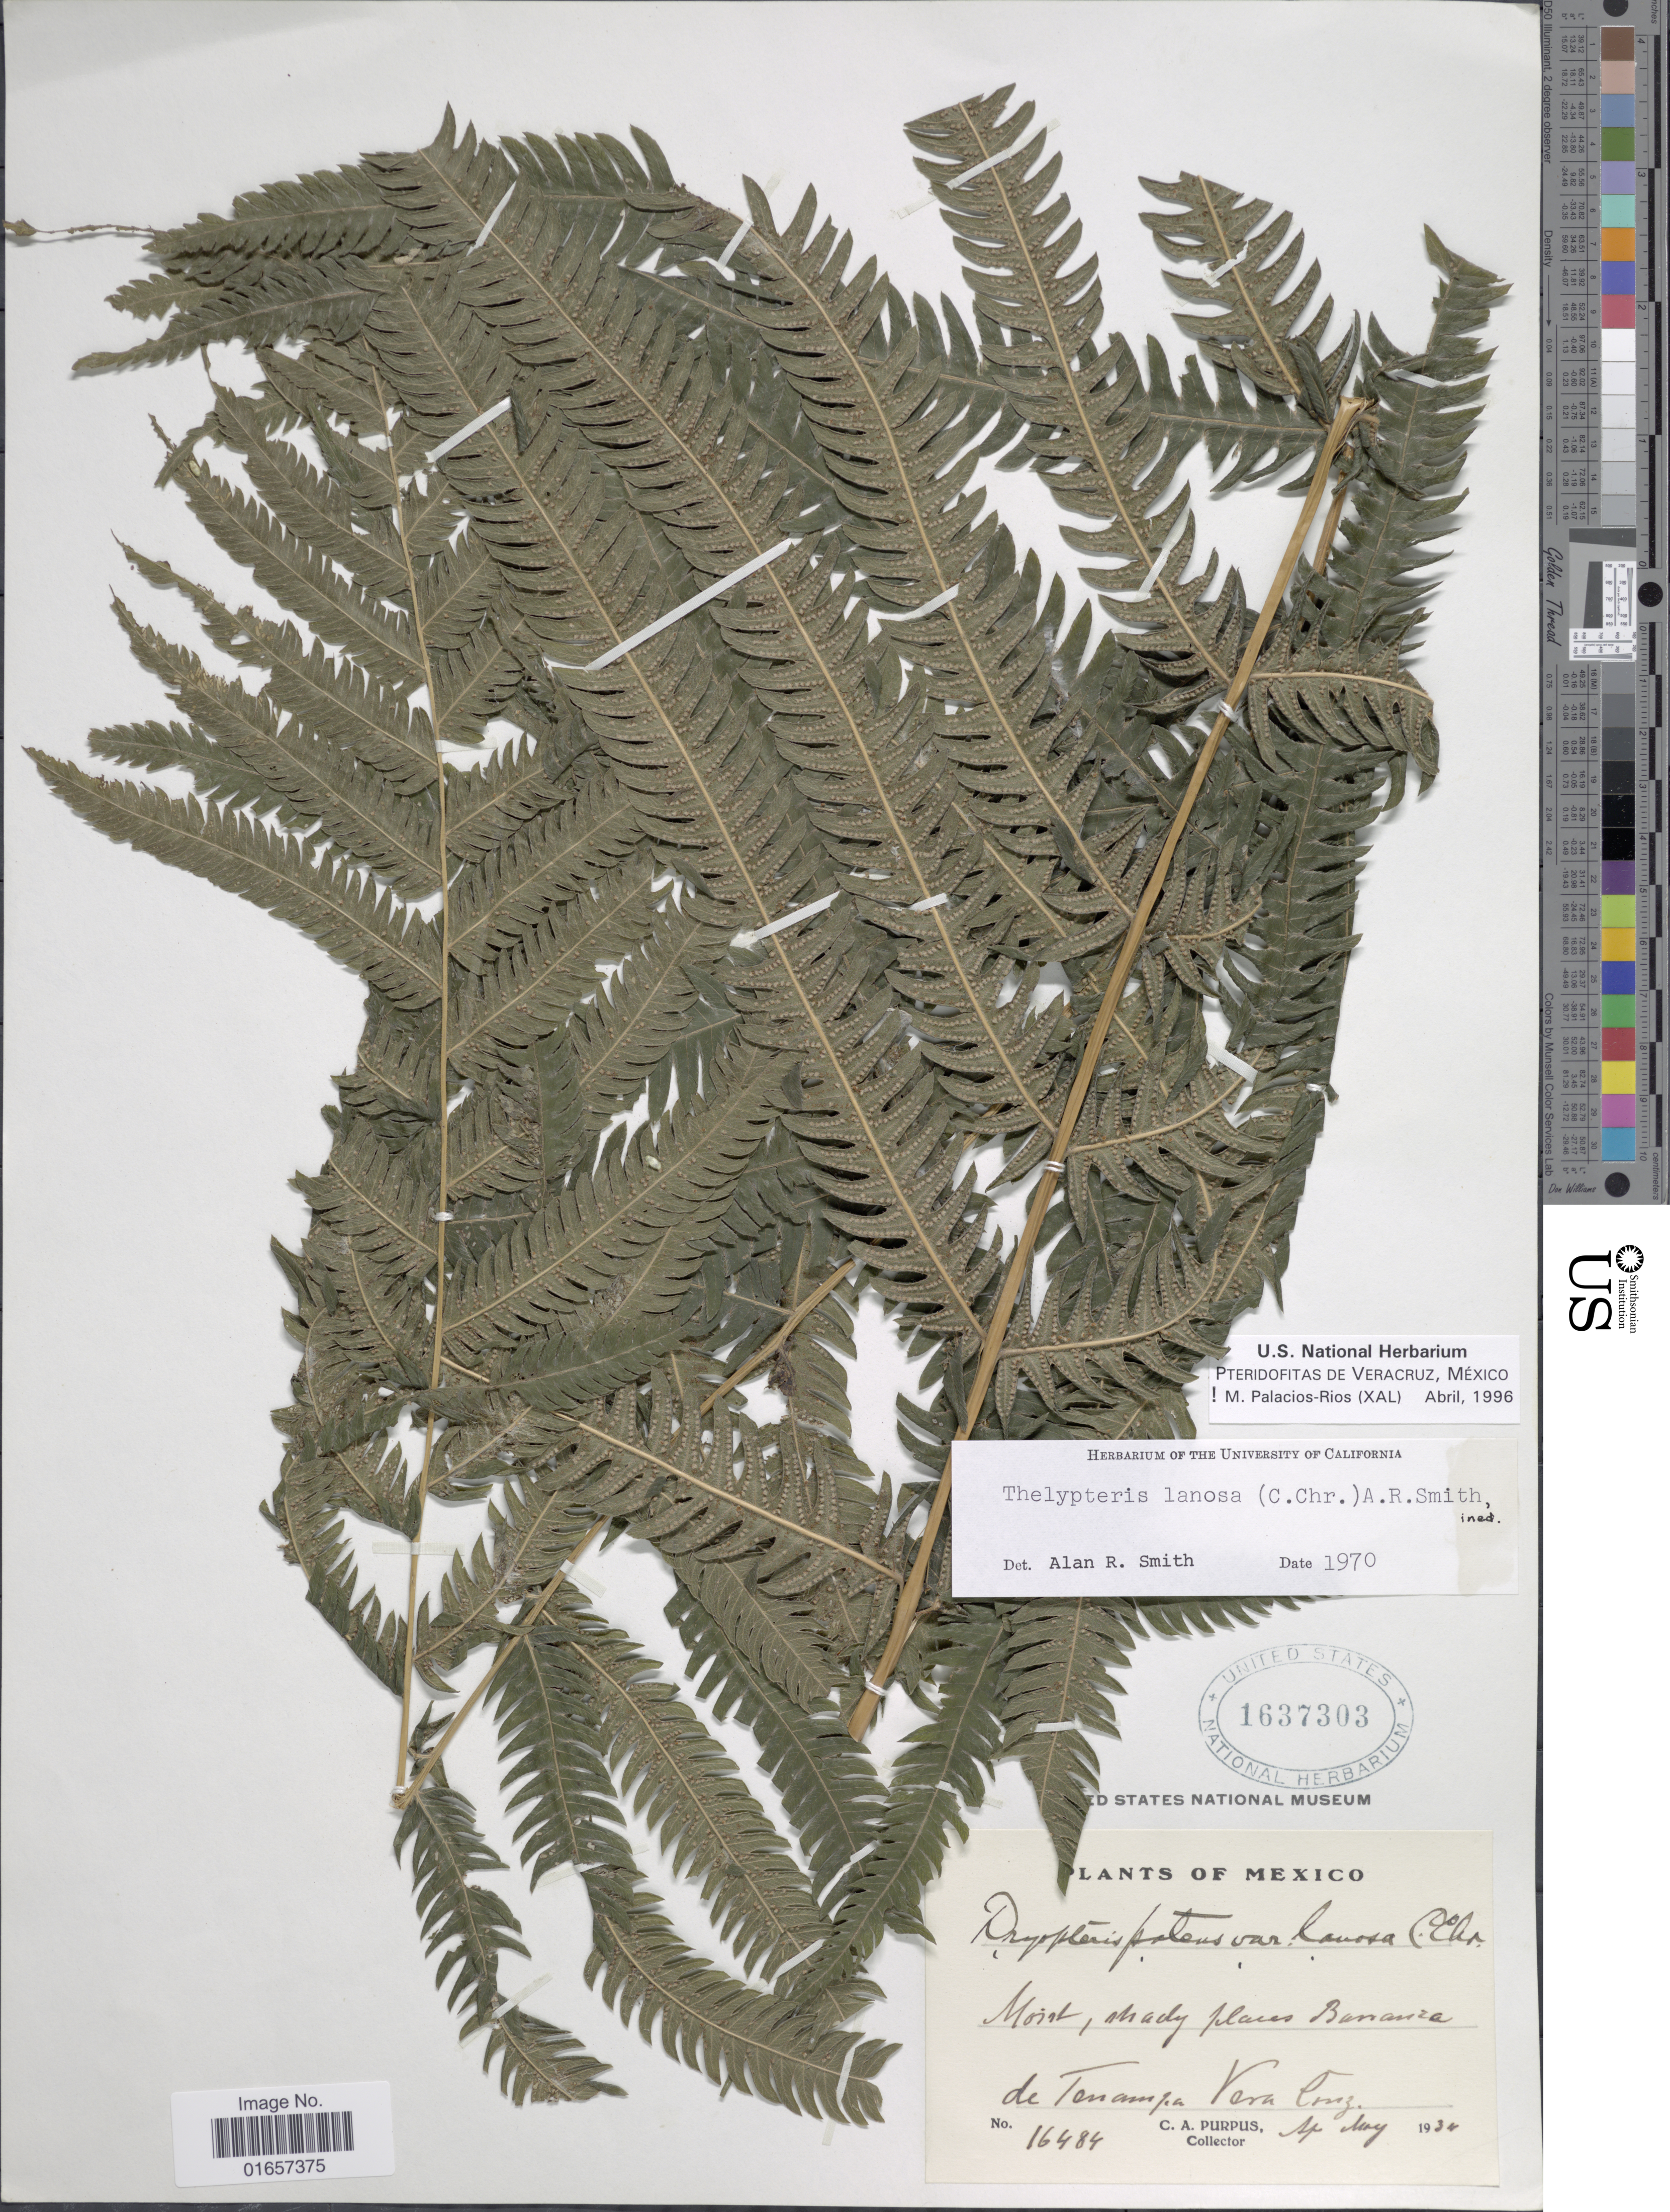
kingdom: Plantae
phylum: Tracheophyta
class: Polypodiopsida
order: Polypodiales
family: Thelypteridaceae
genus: Christella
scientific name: Christella lanosa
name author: (C. Chr.) Á. Löve & D. Löve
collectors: C. A. Purpus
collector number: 16484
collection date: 1934-08-04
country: Mexico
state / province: Veracruz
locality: Mexico, moist shady place Barranca de Tanampa, Vera Cruz.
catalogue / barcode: US 1637303